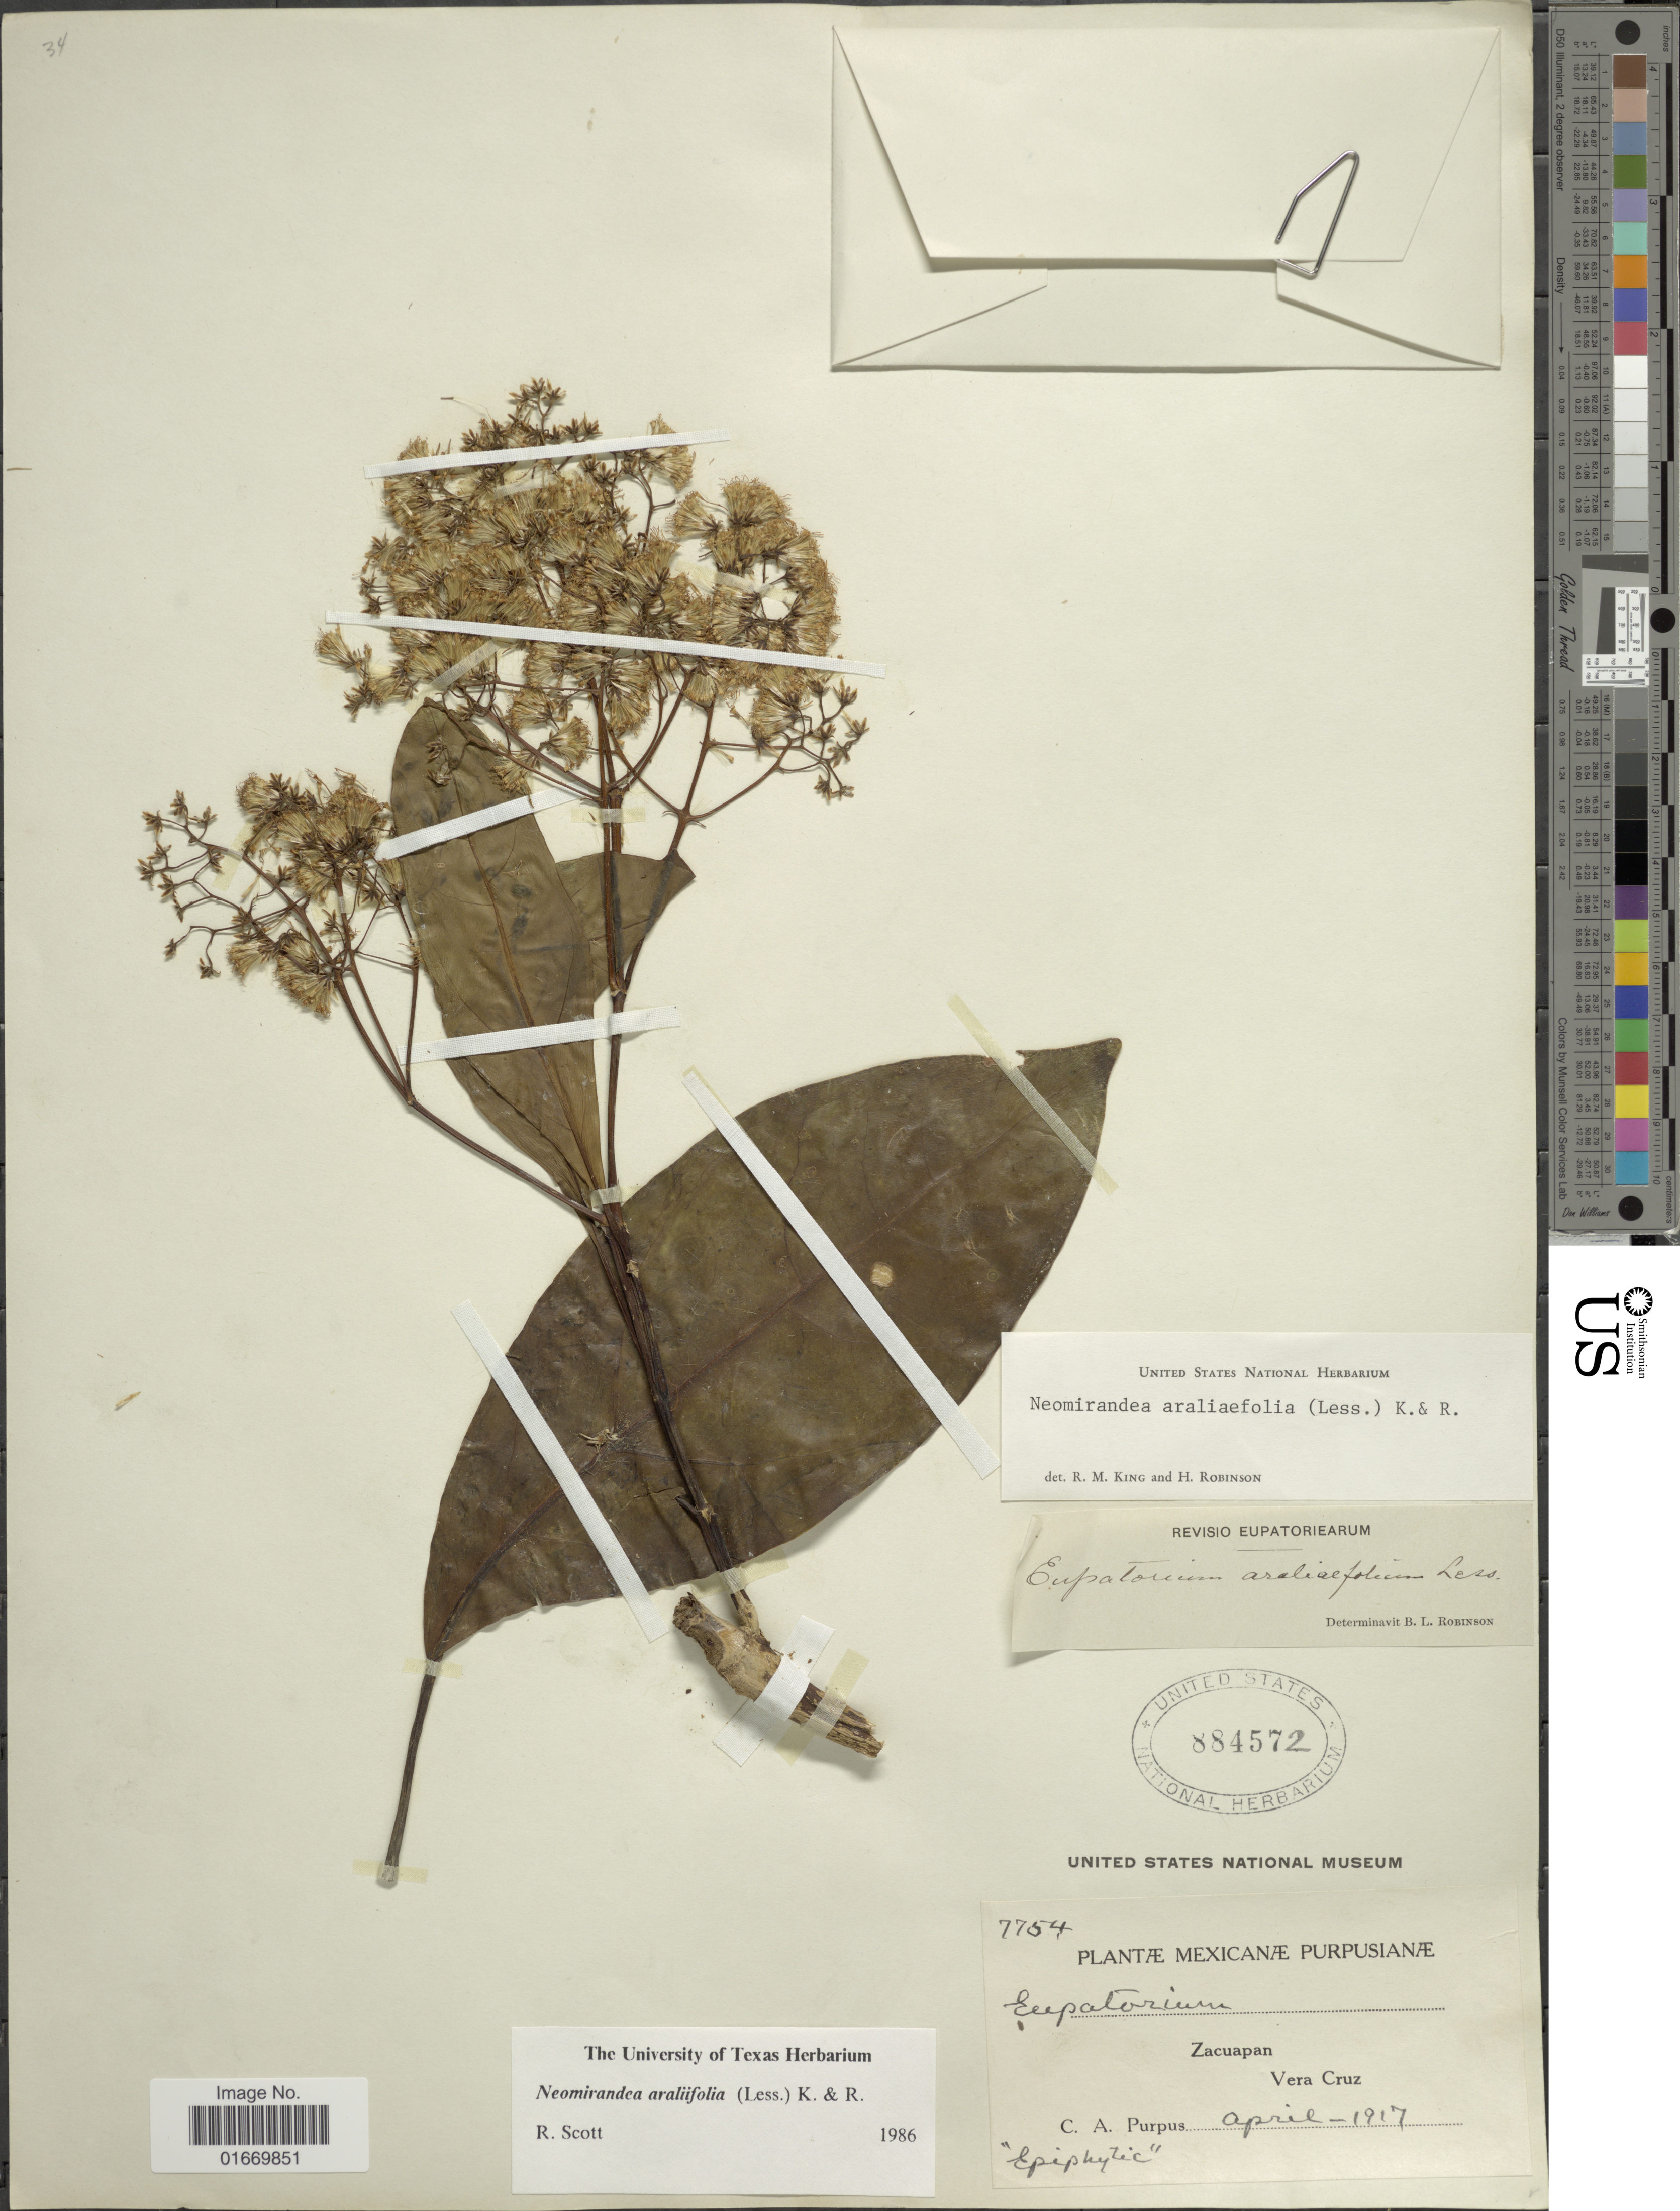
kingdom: Plantae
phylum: Tracheophyta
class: Magnoliopsida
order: Asterales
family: Asteraceae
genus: Neomirandea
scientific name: Neomirandea araliaefolia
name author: (Less.) R.M. King & H. Rob.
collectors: C. A. Purpus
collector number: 7754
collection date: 1917-04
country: Mexico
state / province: Veracruz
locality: Zacuapan, Vera Cruz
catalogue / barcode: US 884572